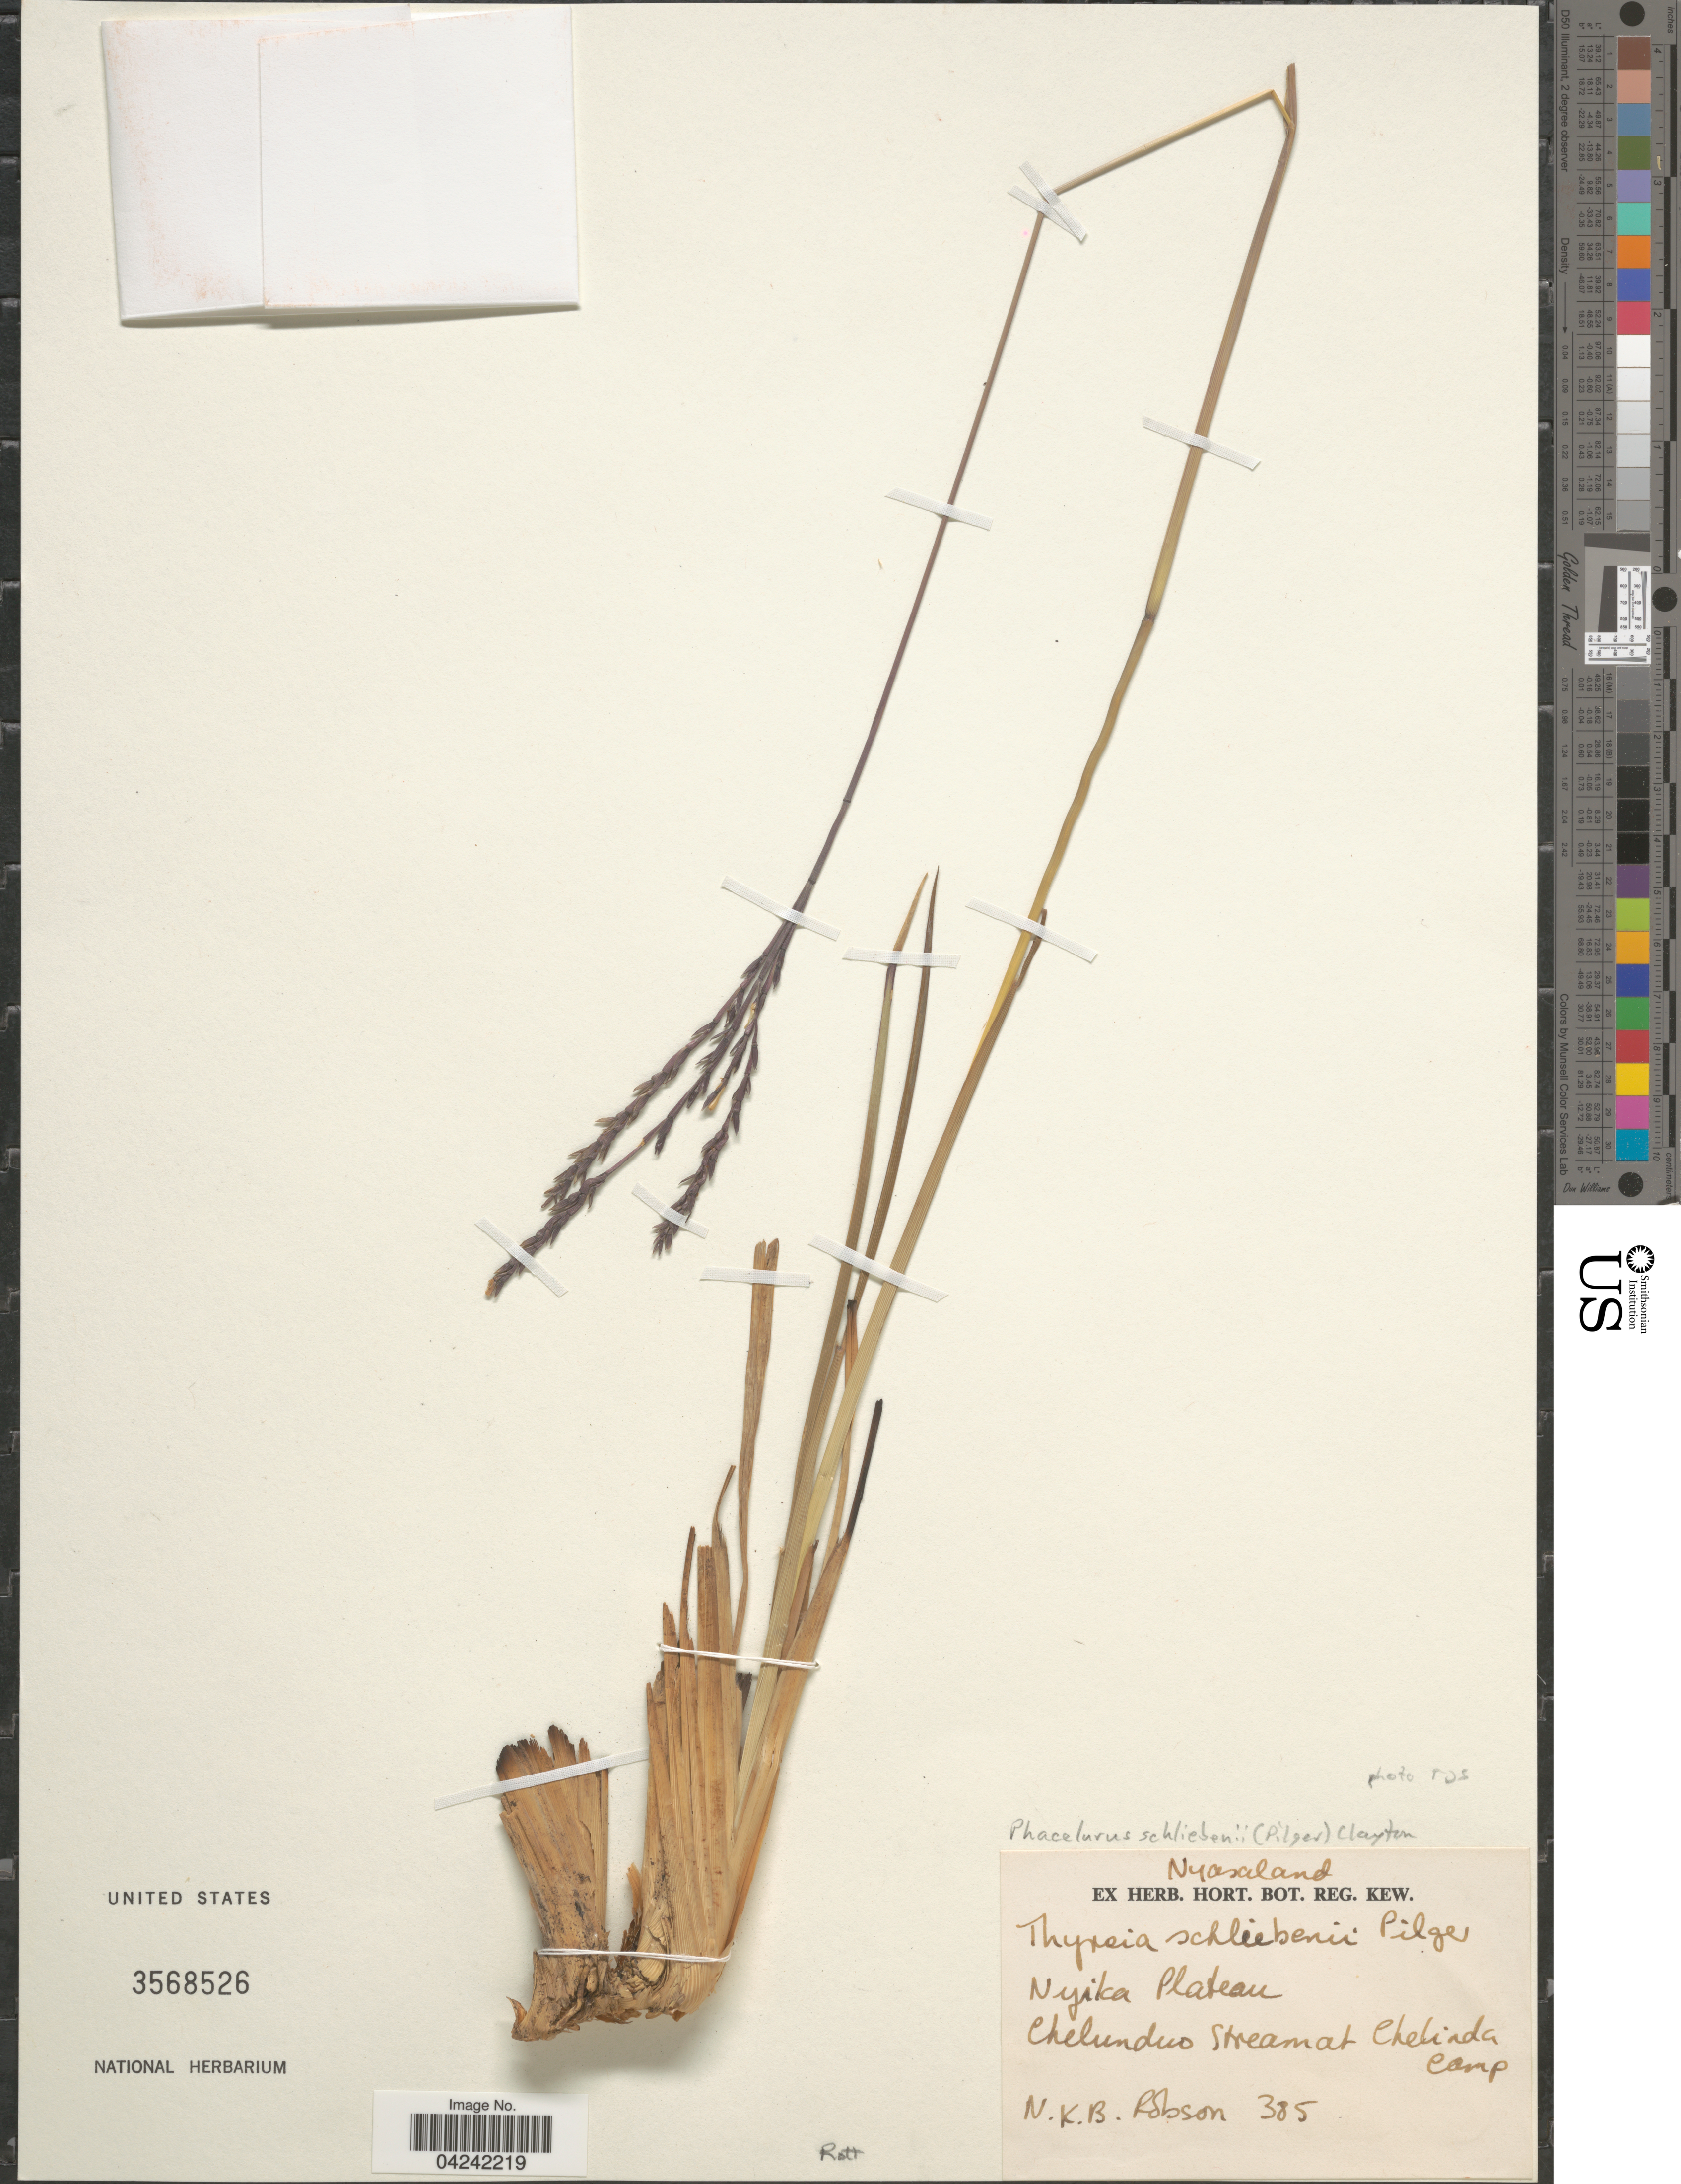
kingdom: Plantae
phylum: Tracheophyta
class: Liliopsida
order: Poales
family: Poaceae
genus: Phacelurus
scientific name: Phacelurus gabonensis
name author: (Steud.) Clayton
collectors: N. Robson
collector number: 385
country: Malawi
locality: Nyasaland. Nyika Plateau. Chelunduo Stream at Chelinda Camp.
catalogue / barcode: US 3568526